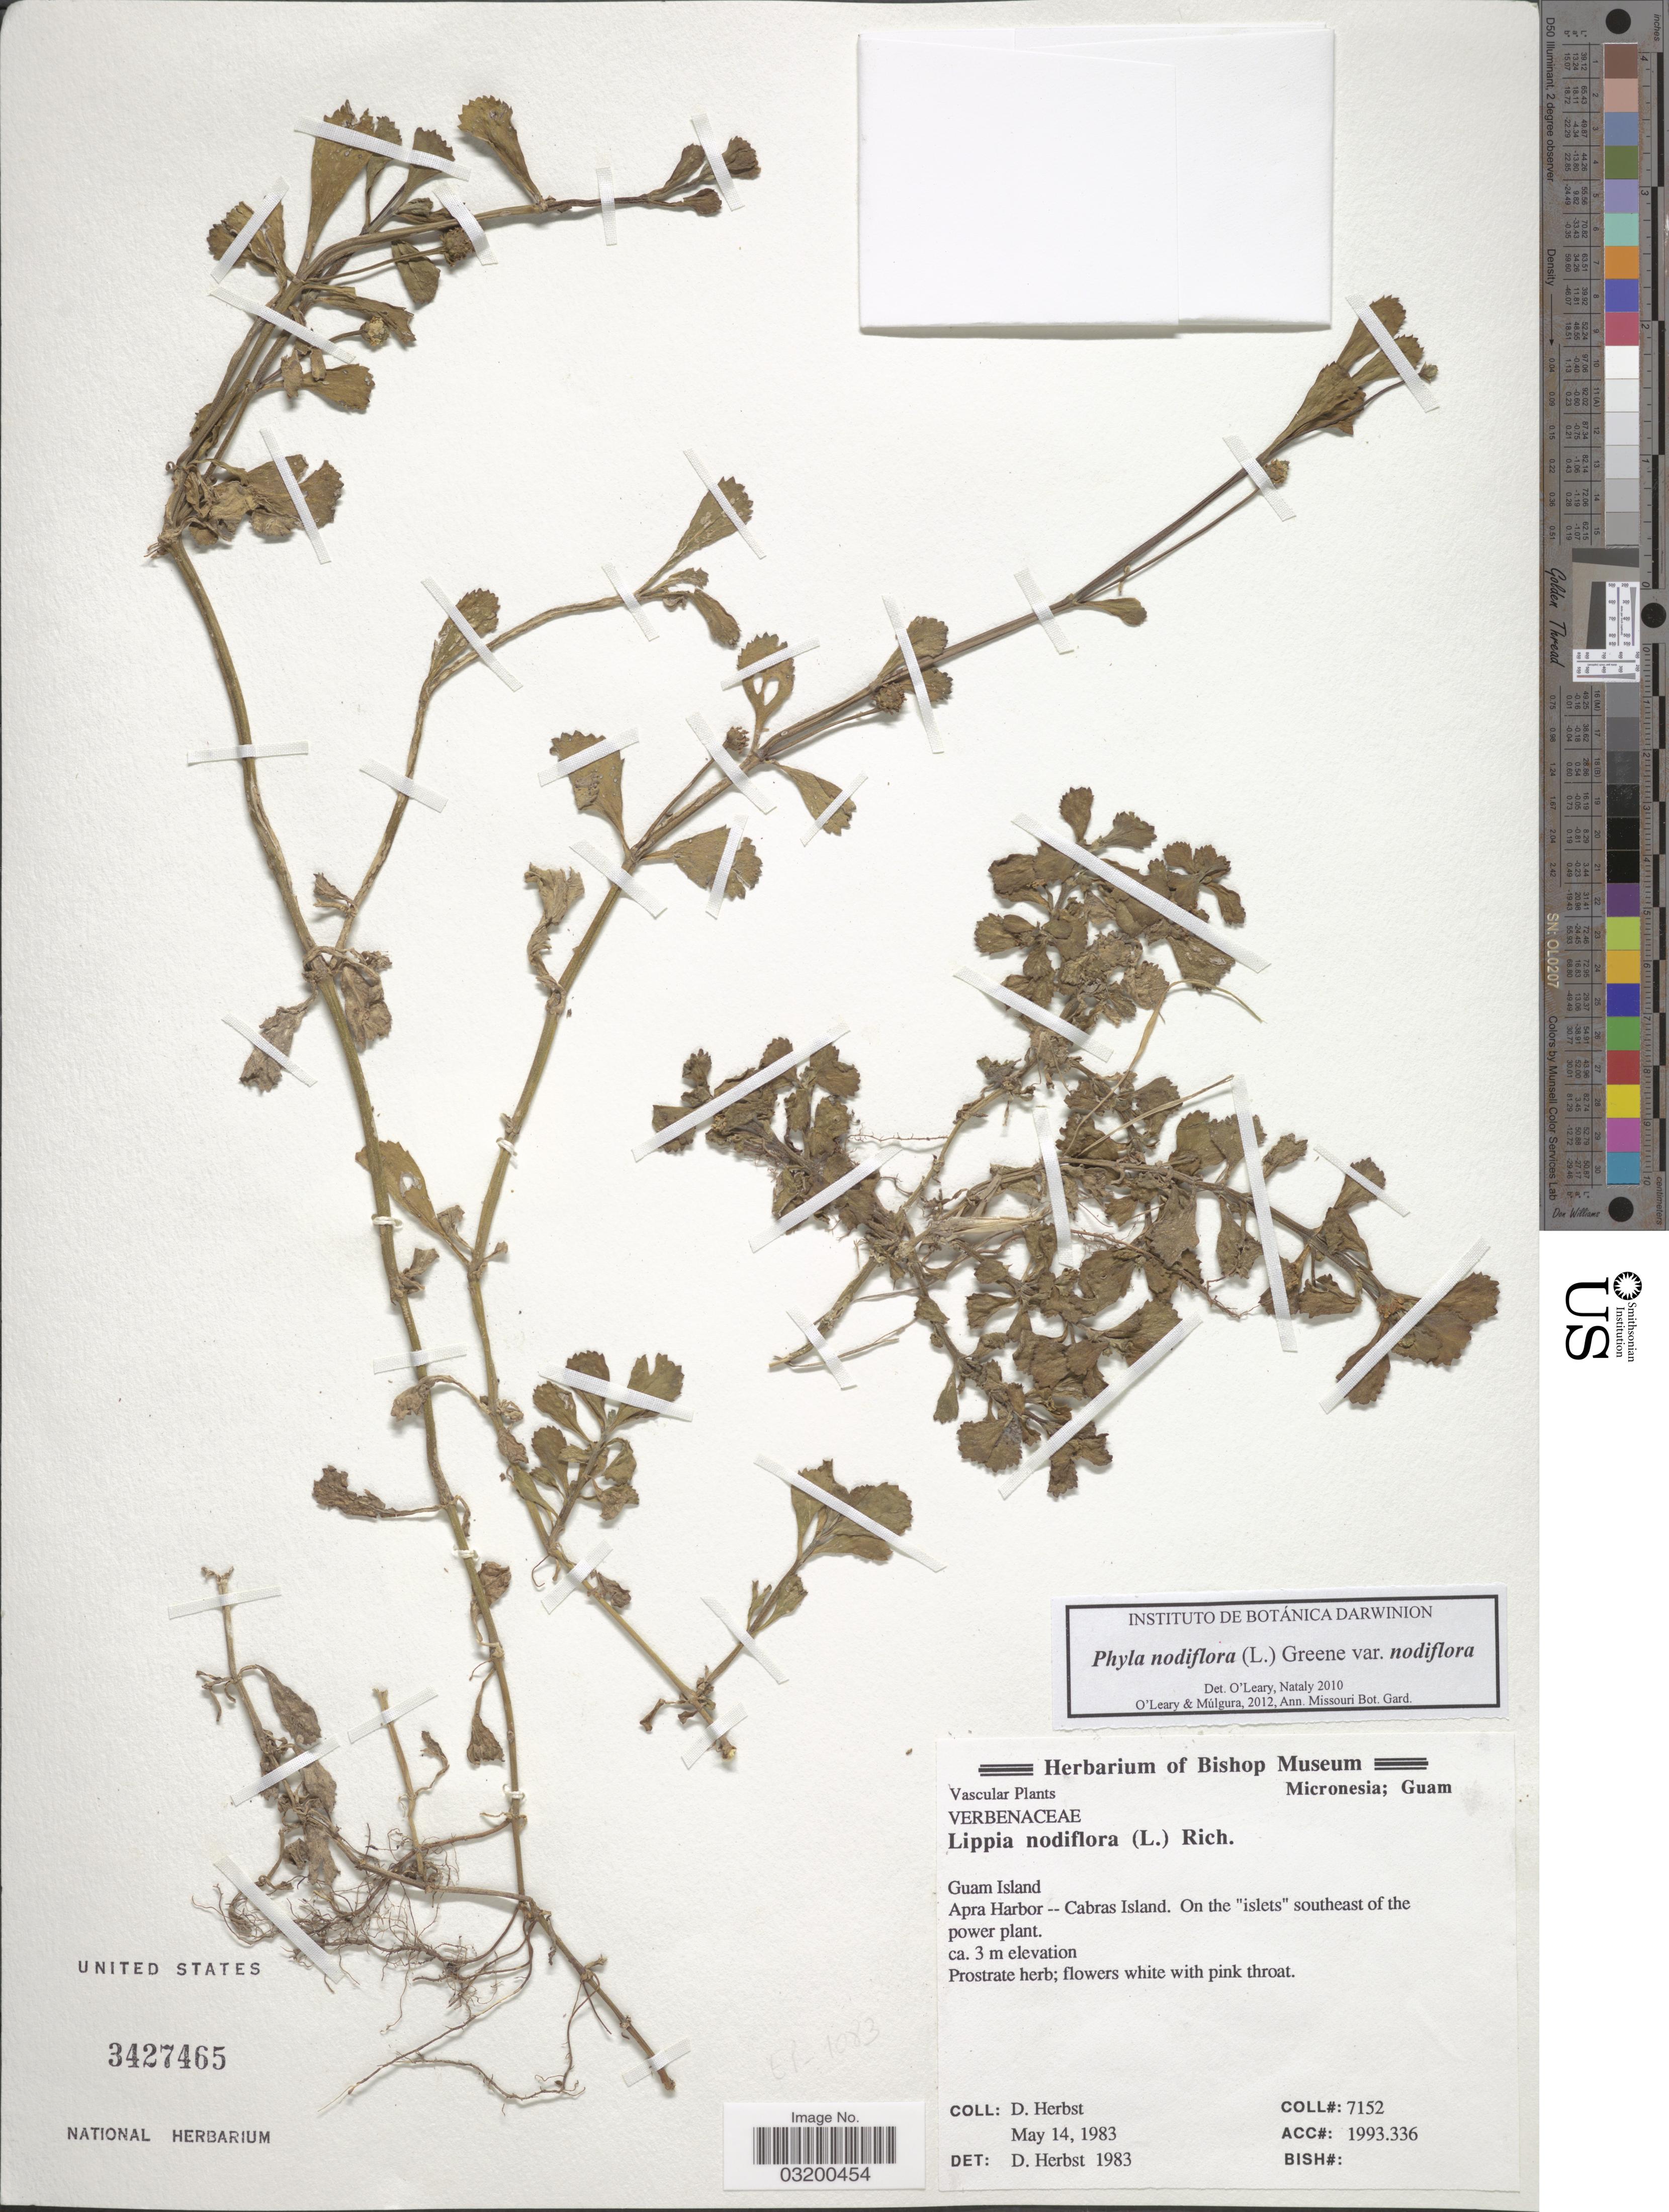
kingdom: Plantae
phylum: Tracheophyta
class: Magnoliopsida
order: Lamiales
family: Verbenaceae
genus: Phyla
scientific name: Phyla nodiflora var. nodiflora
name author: (L.) Greene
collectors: D. Herbst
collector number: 7152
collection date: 1983-05-14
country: Guam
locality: Micronesia. [unsure placement] Guam Island. Apra Harbor -- Cabras Island. On the "islets" southeast of the power plant.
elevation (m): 3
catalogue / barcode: US 3427465